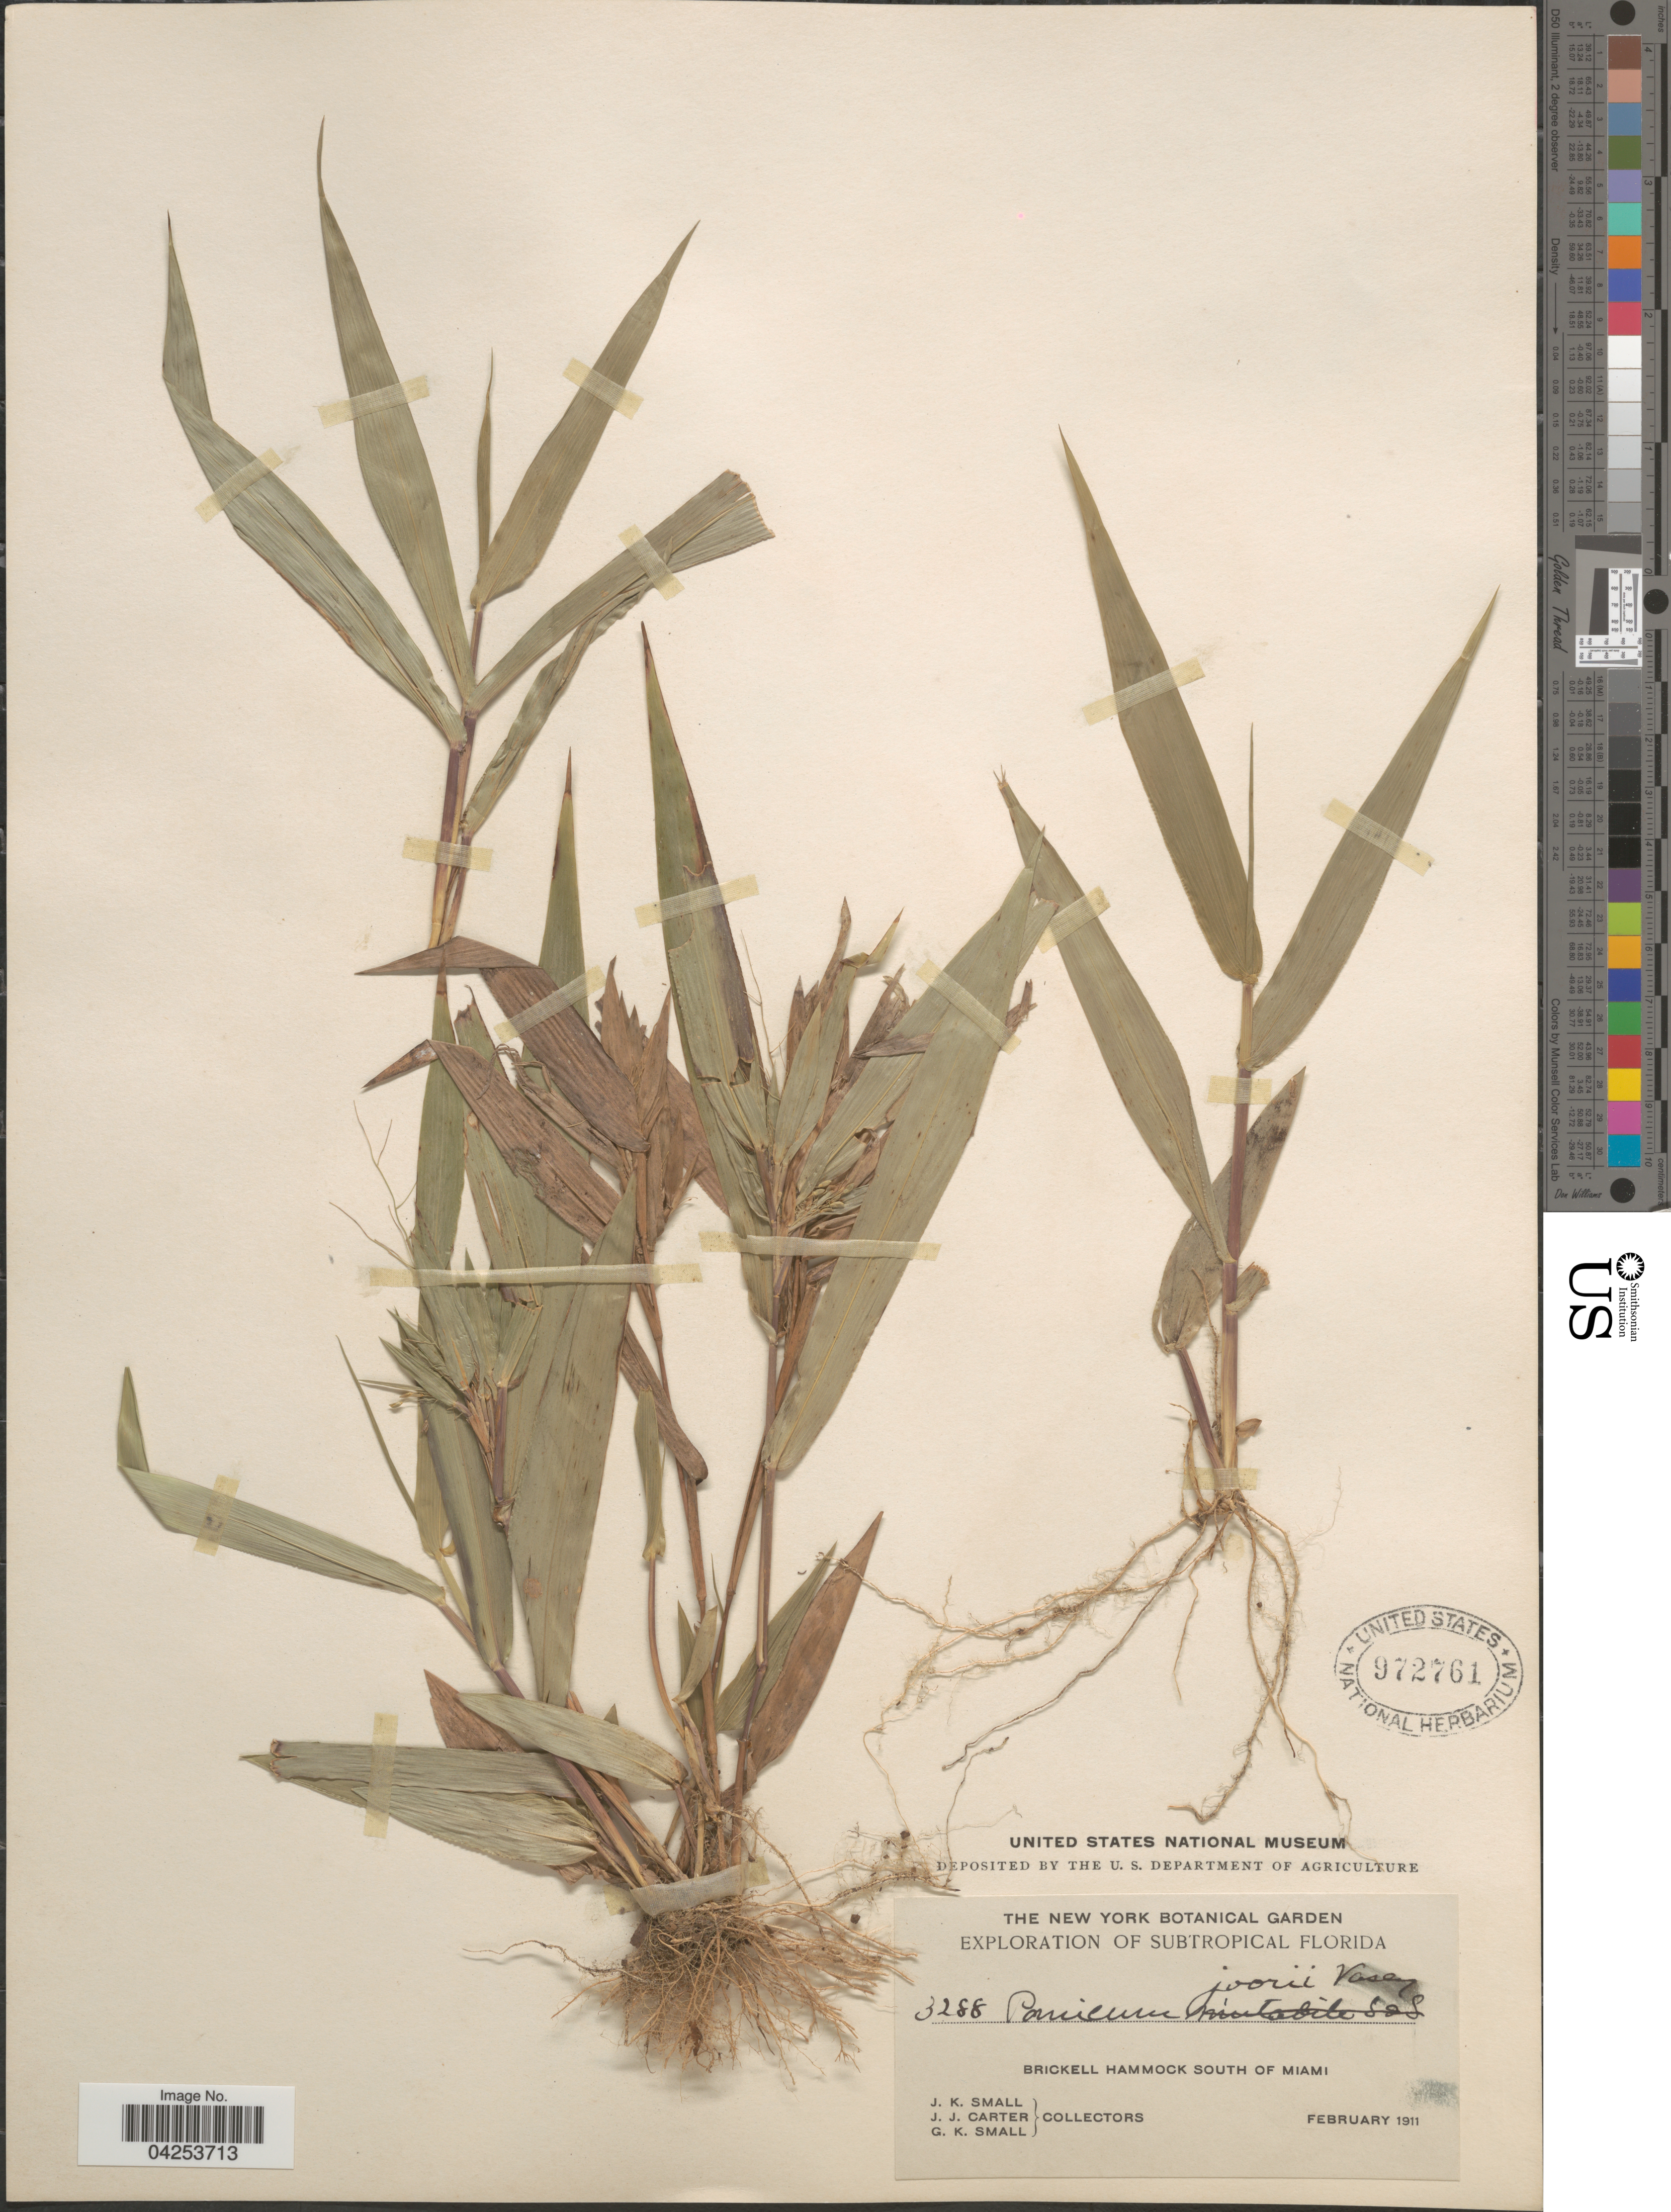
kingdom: Plantae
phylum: Tracheophyta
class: Liliopsida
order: Poales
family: Poaceae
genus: Dichanthelium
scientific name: Dichanthelium commutatum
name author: (Schult.) Gould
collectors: J. K. Small, J. Carter & G. K. Small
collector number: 3288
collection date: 1911-02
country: United States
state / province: Florida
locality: Exploration of Subtropical Florida. Brickell Hammock South of Miami.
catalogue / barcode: US 972761